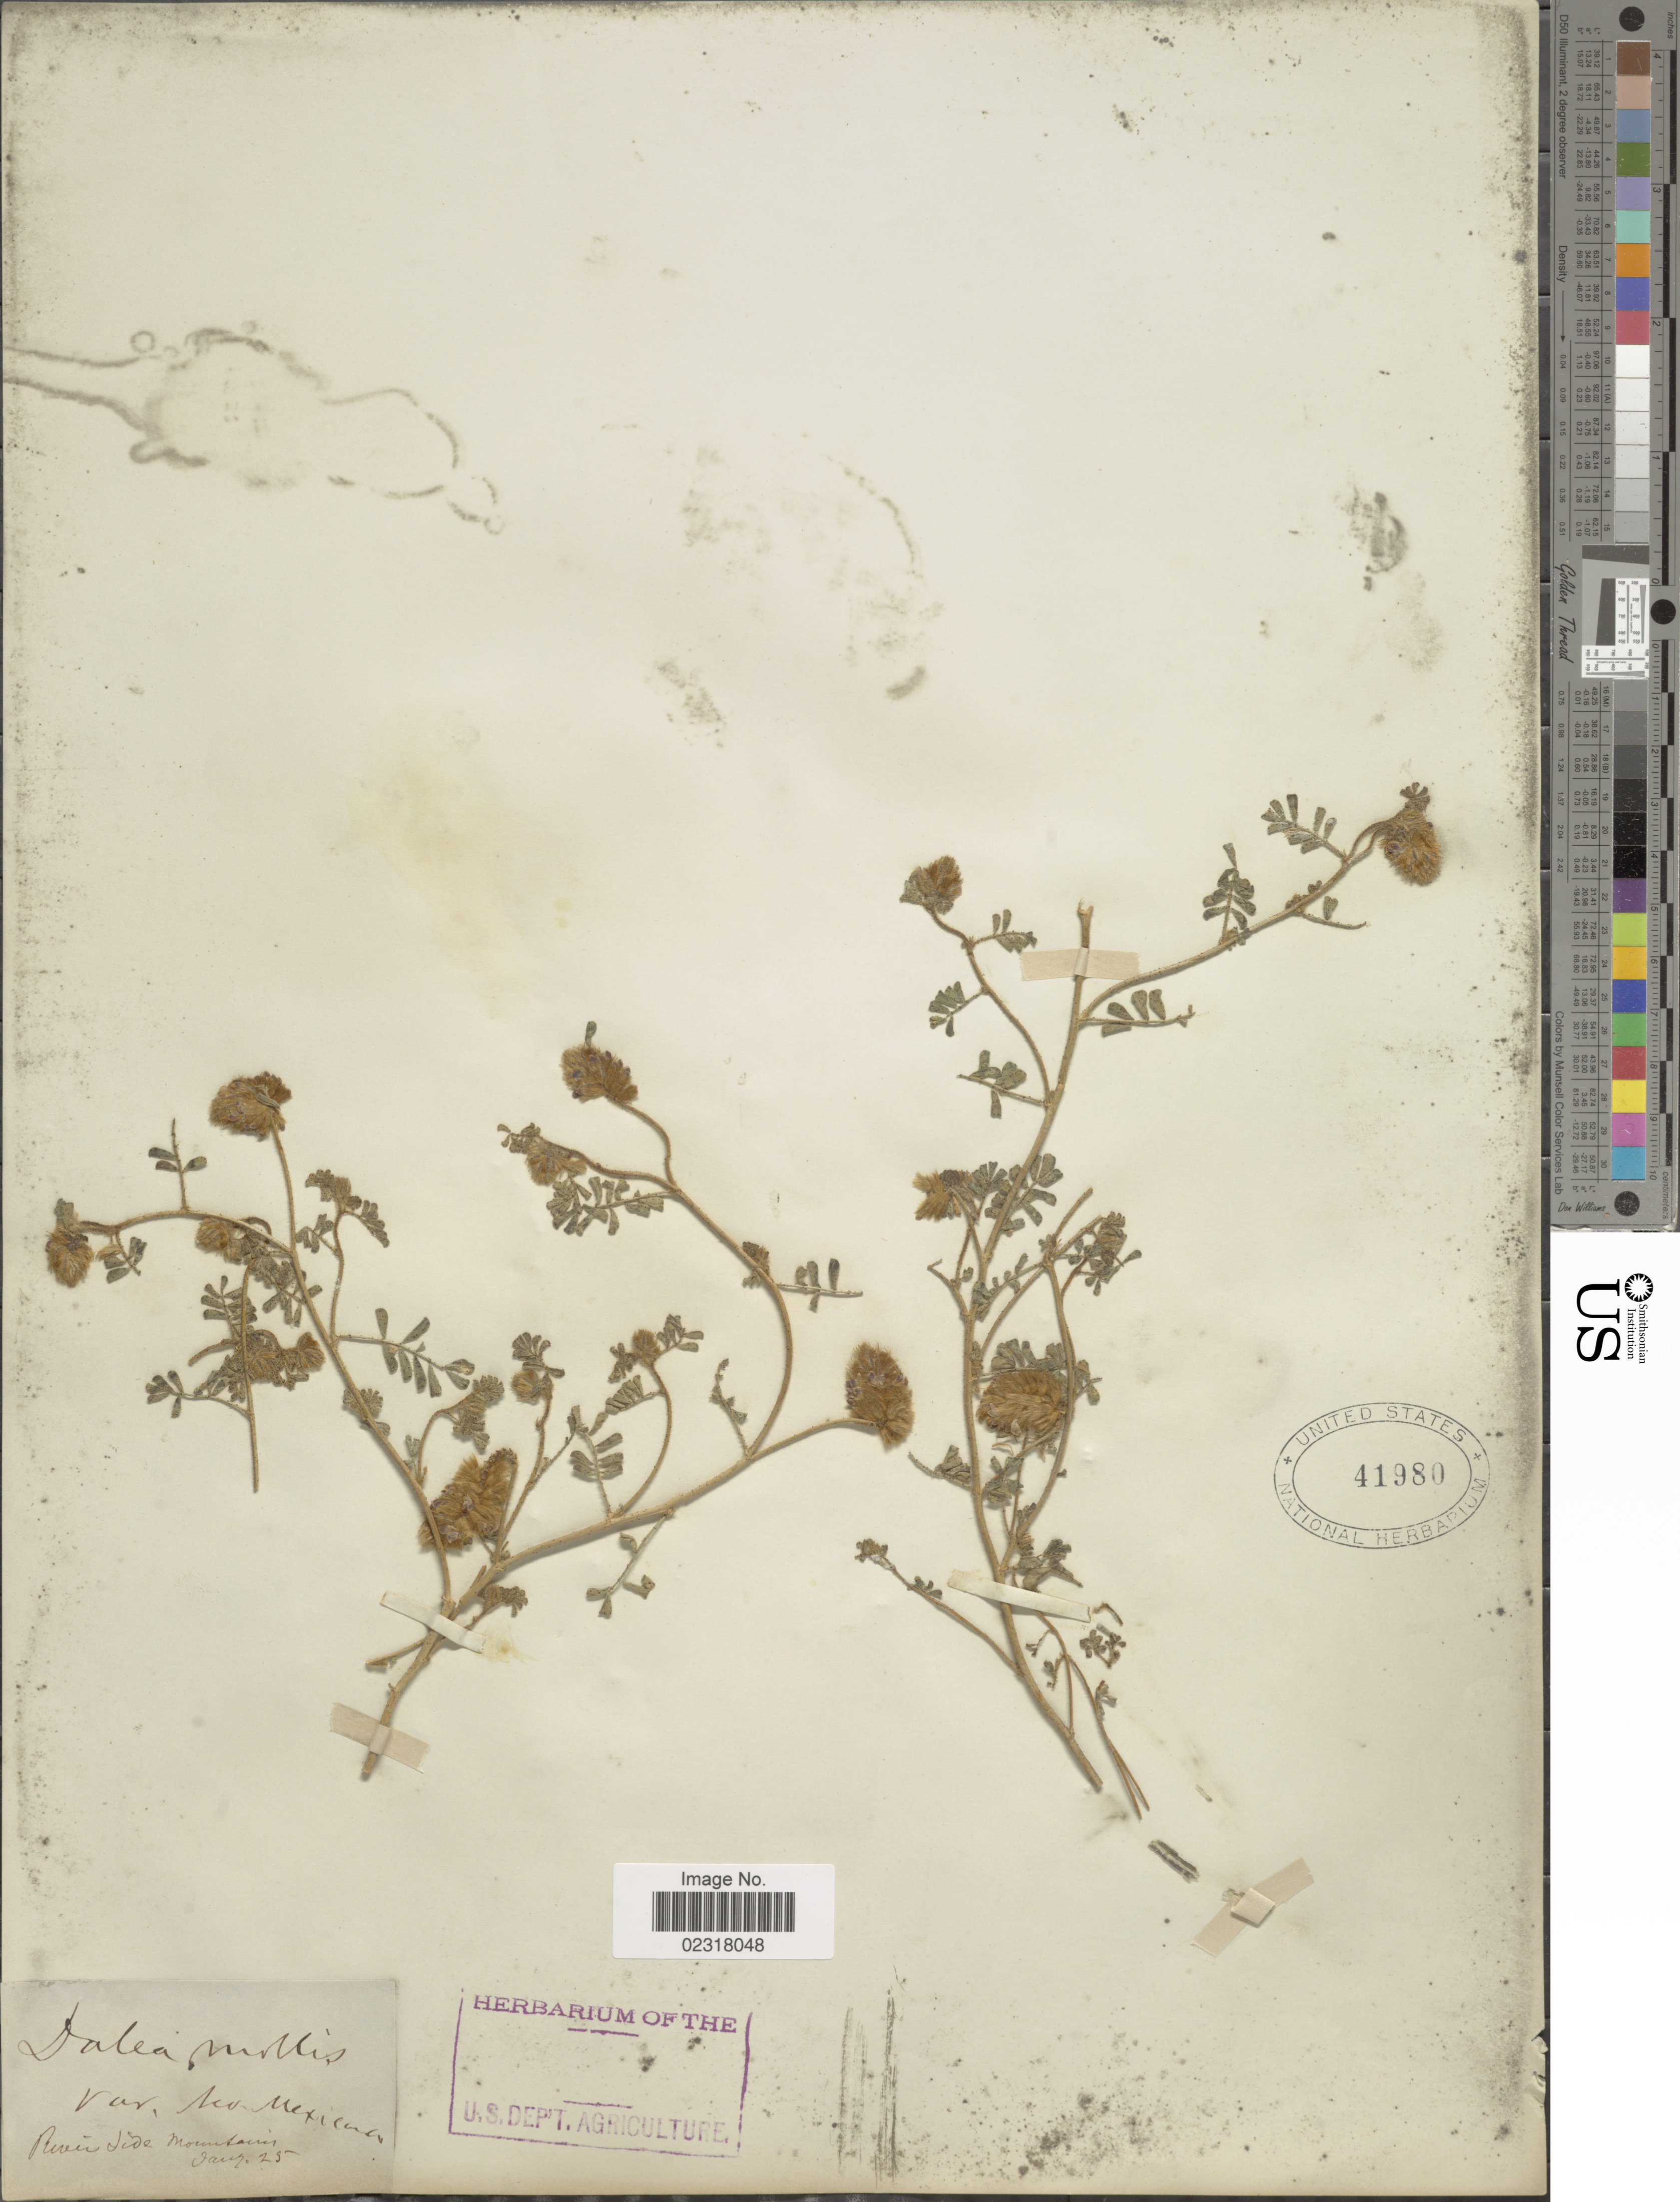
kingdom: Plantae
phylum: Tracheophyta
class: Magnoliopsida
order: Fabales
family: Fabaceae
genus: Dalea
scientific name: Dalea neomexicana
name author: (A. Gray) Cory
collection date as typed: Transcribed d/m/y: 9/8/25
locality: River side Mountains.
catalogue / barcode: US 41980